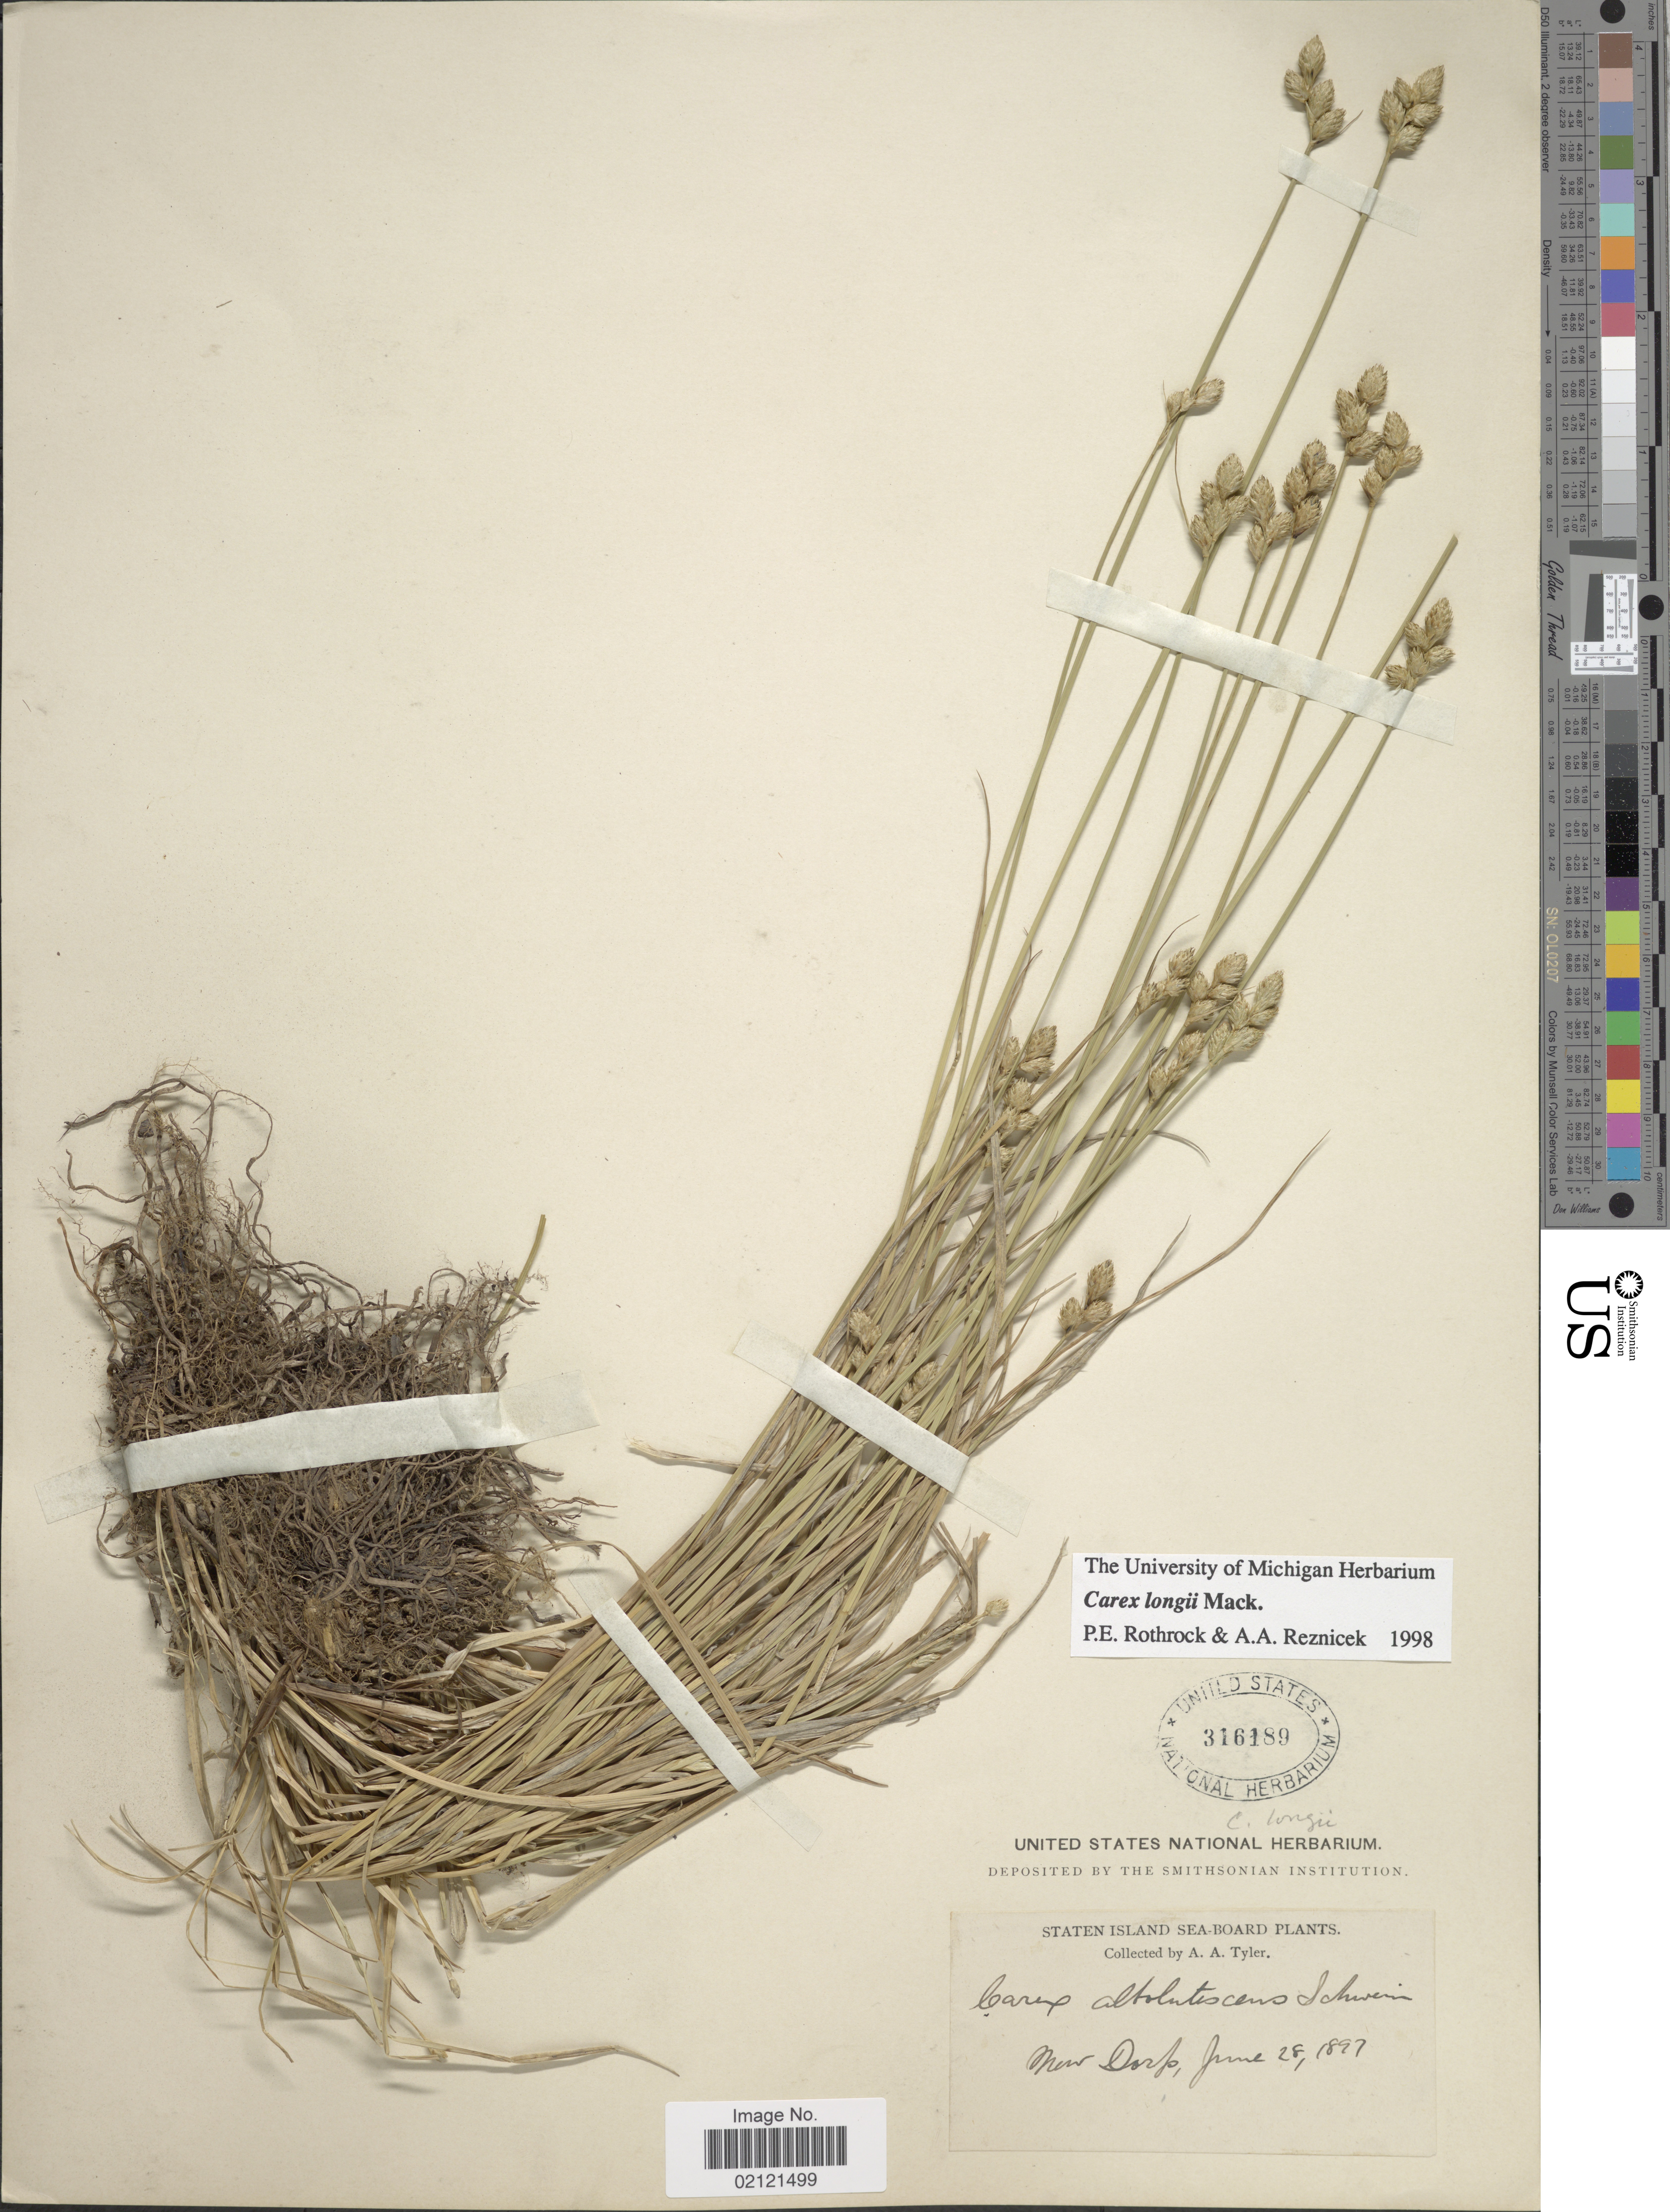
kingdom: Plantae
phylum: Tracheophyta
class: Liliopsida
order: Poales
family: Cyperaceae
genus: Carex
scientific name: Carex longii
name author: Mack.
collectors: A. Tyler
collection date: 1897-06-28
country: United States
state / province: New York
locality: Staten Island Sea-Board, New Dorp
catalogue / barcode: US 316189